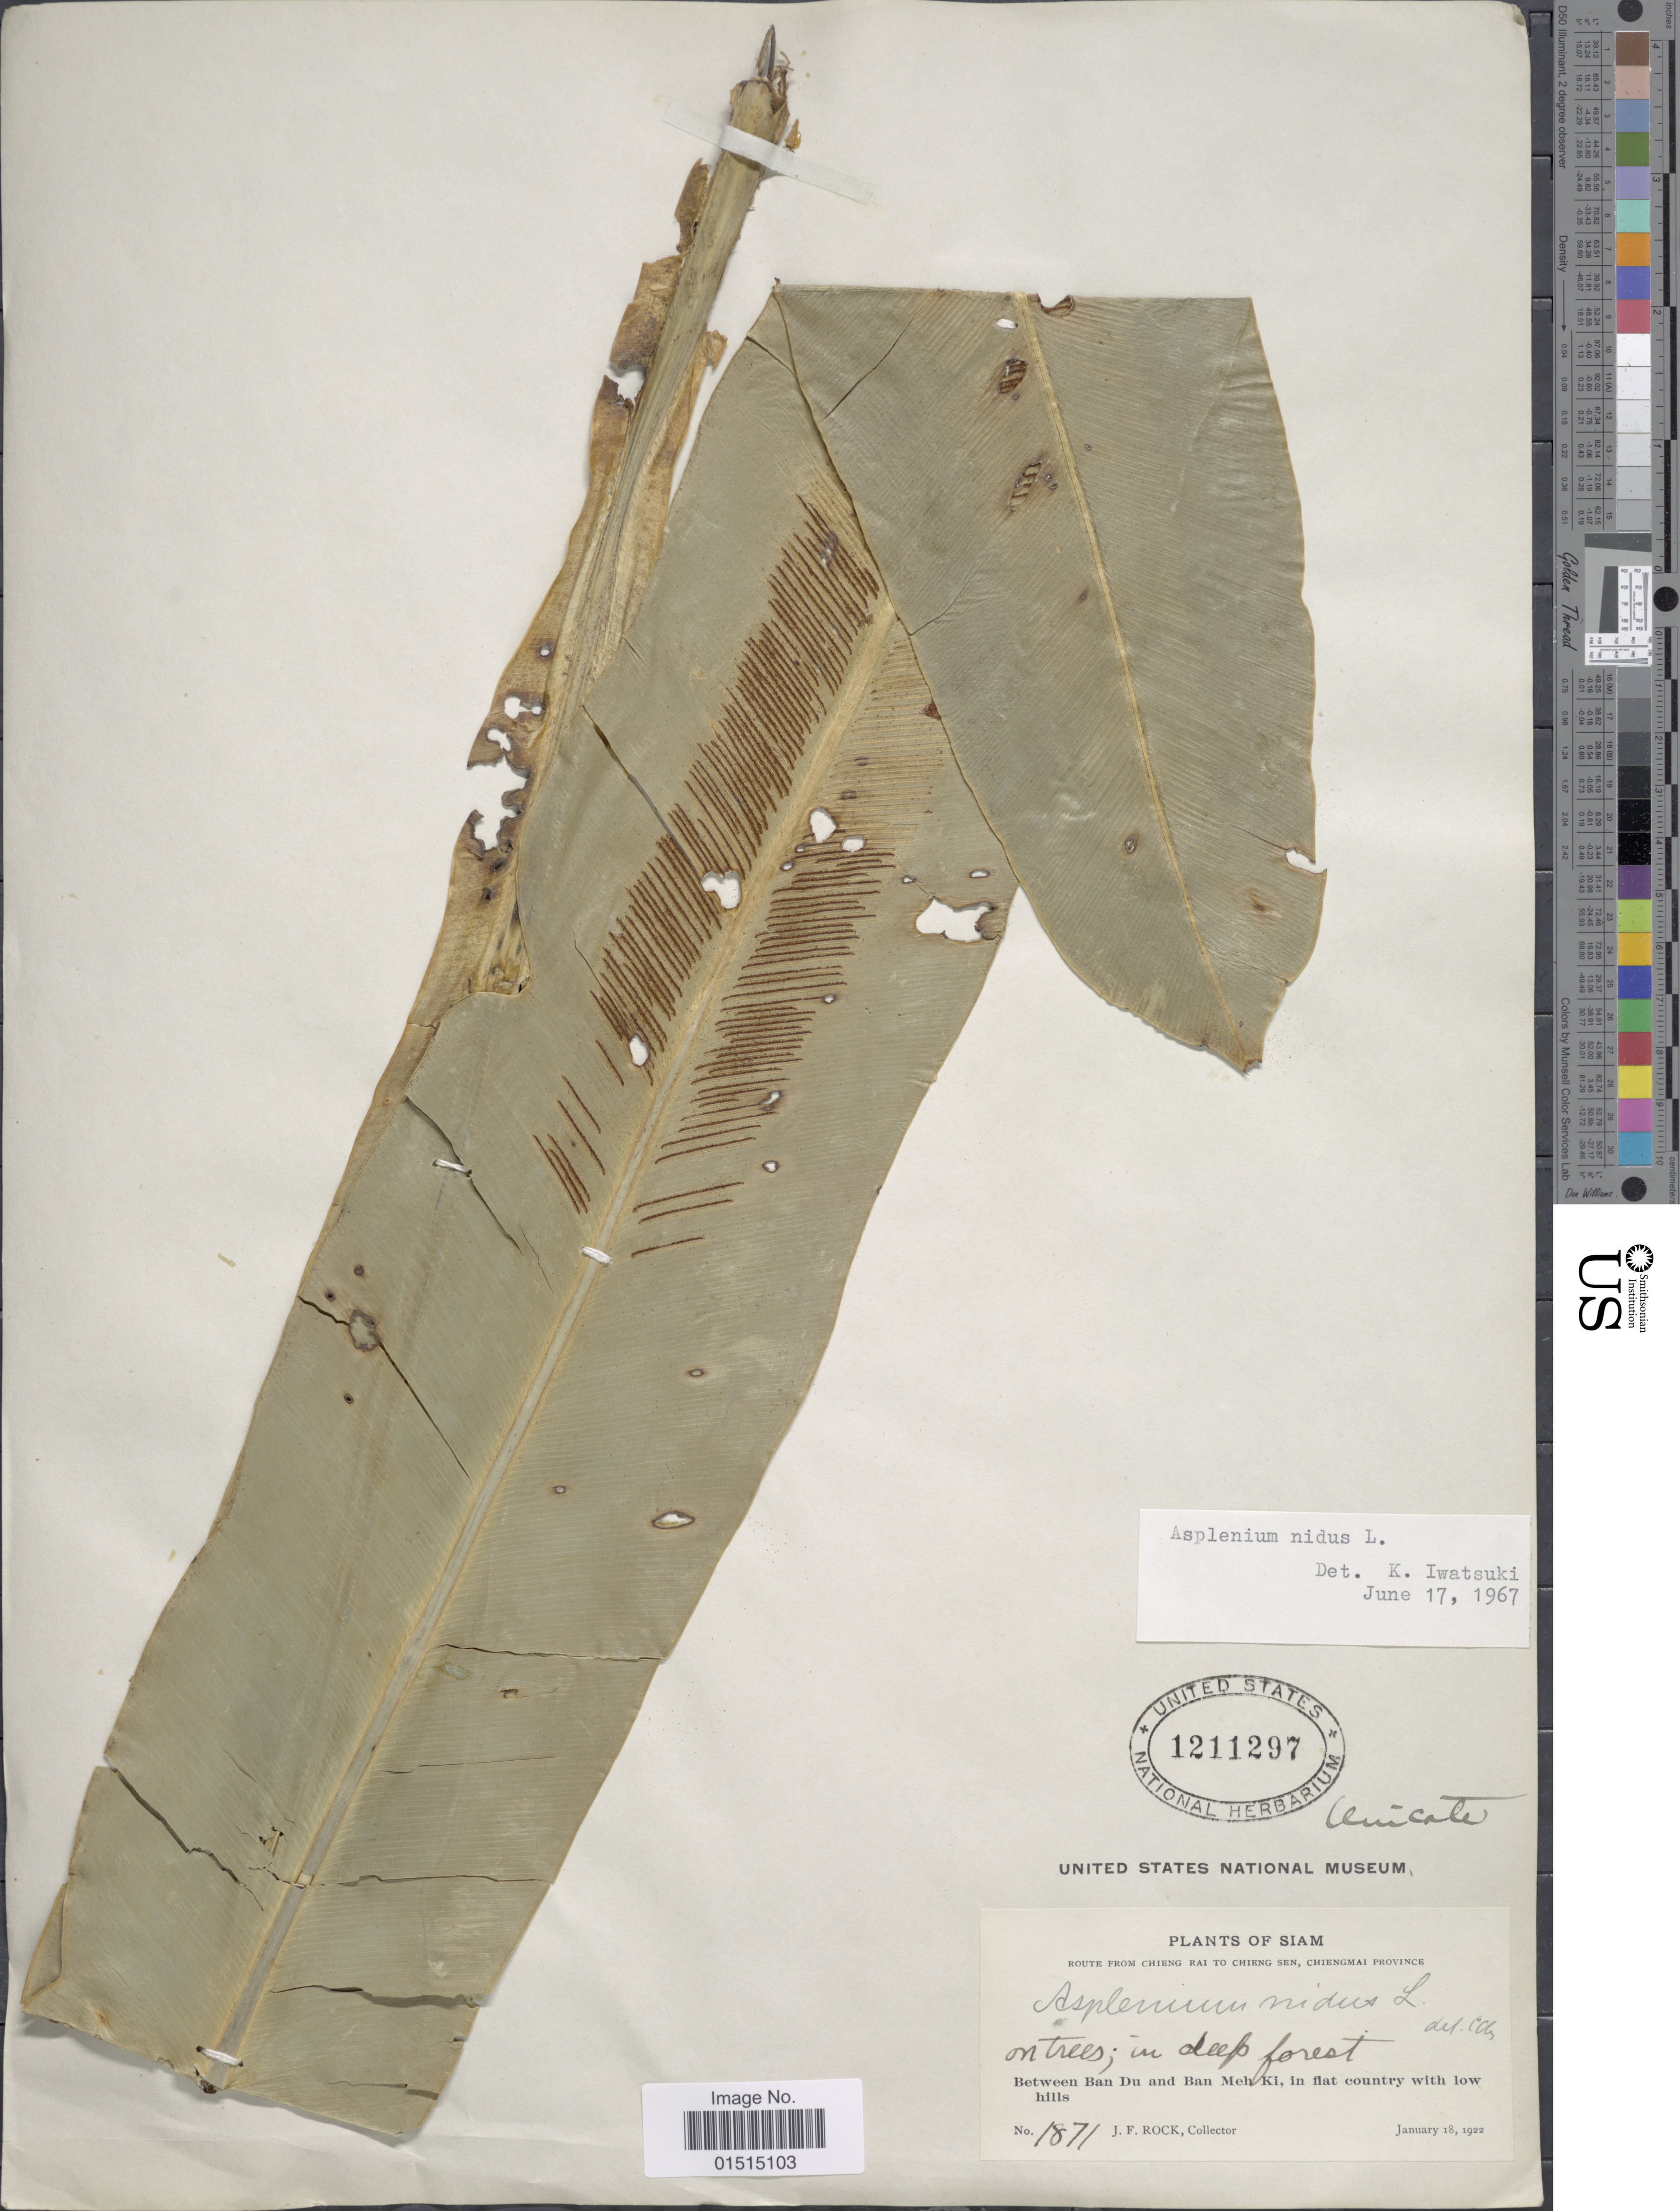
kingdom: Plantae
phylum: Tracheophyta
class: Polypodiopsida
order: Polypodiales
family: Aspleniaceae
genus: Asplenium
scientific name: Asplenium nidus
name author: L.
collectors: J. Rock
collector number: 1871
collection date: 1922-01-18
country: Thailand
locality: Siam, Between Ban Du and Ban Meh Ki, in flat country with low hills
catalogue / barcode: US 1211297